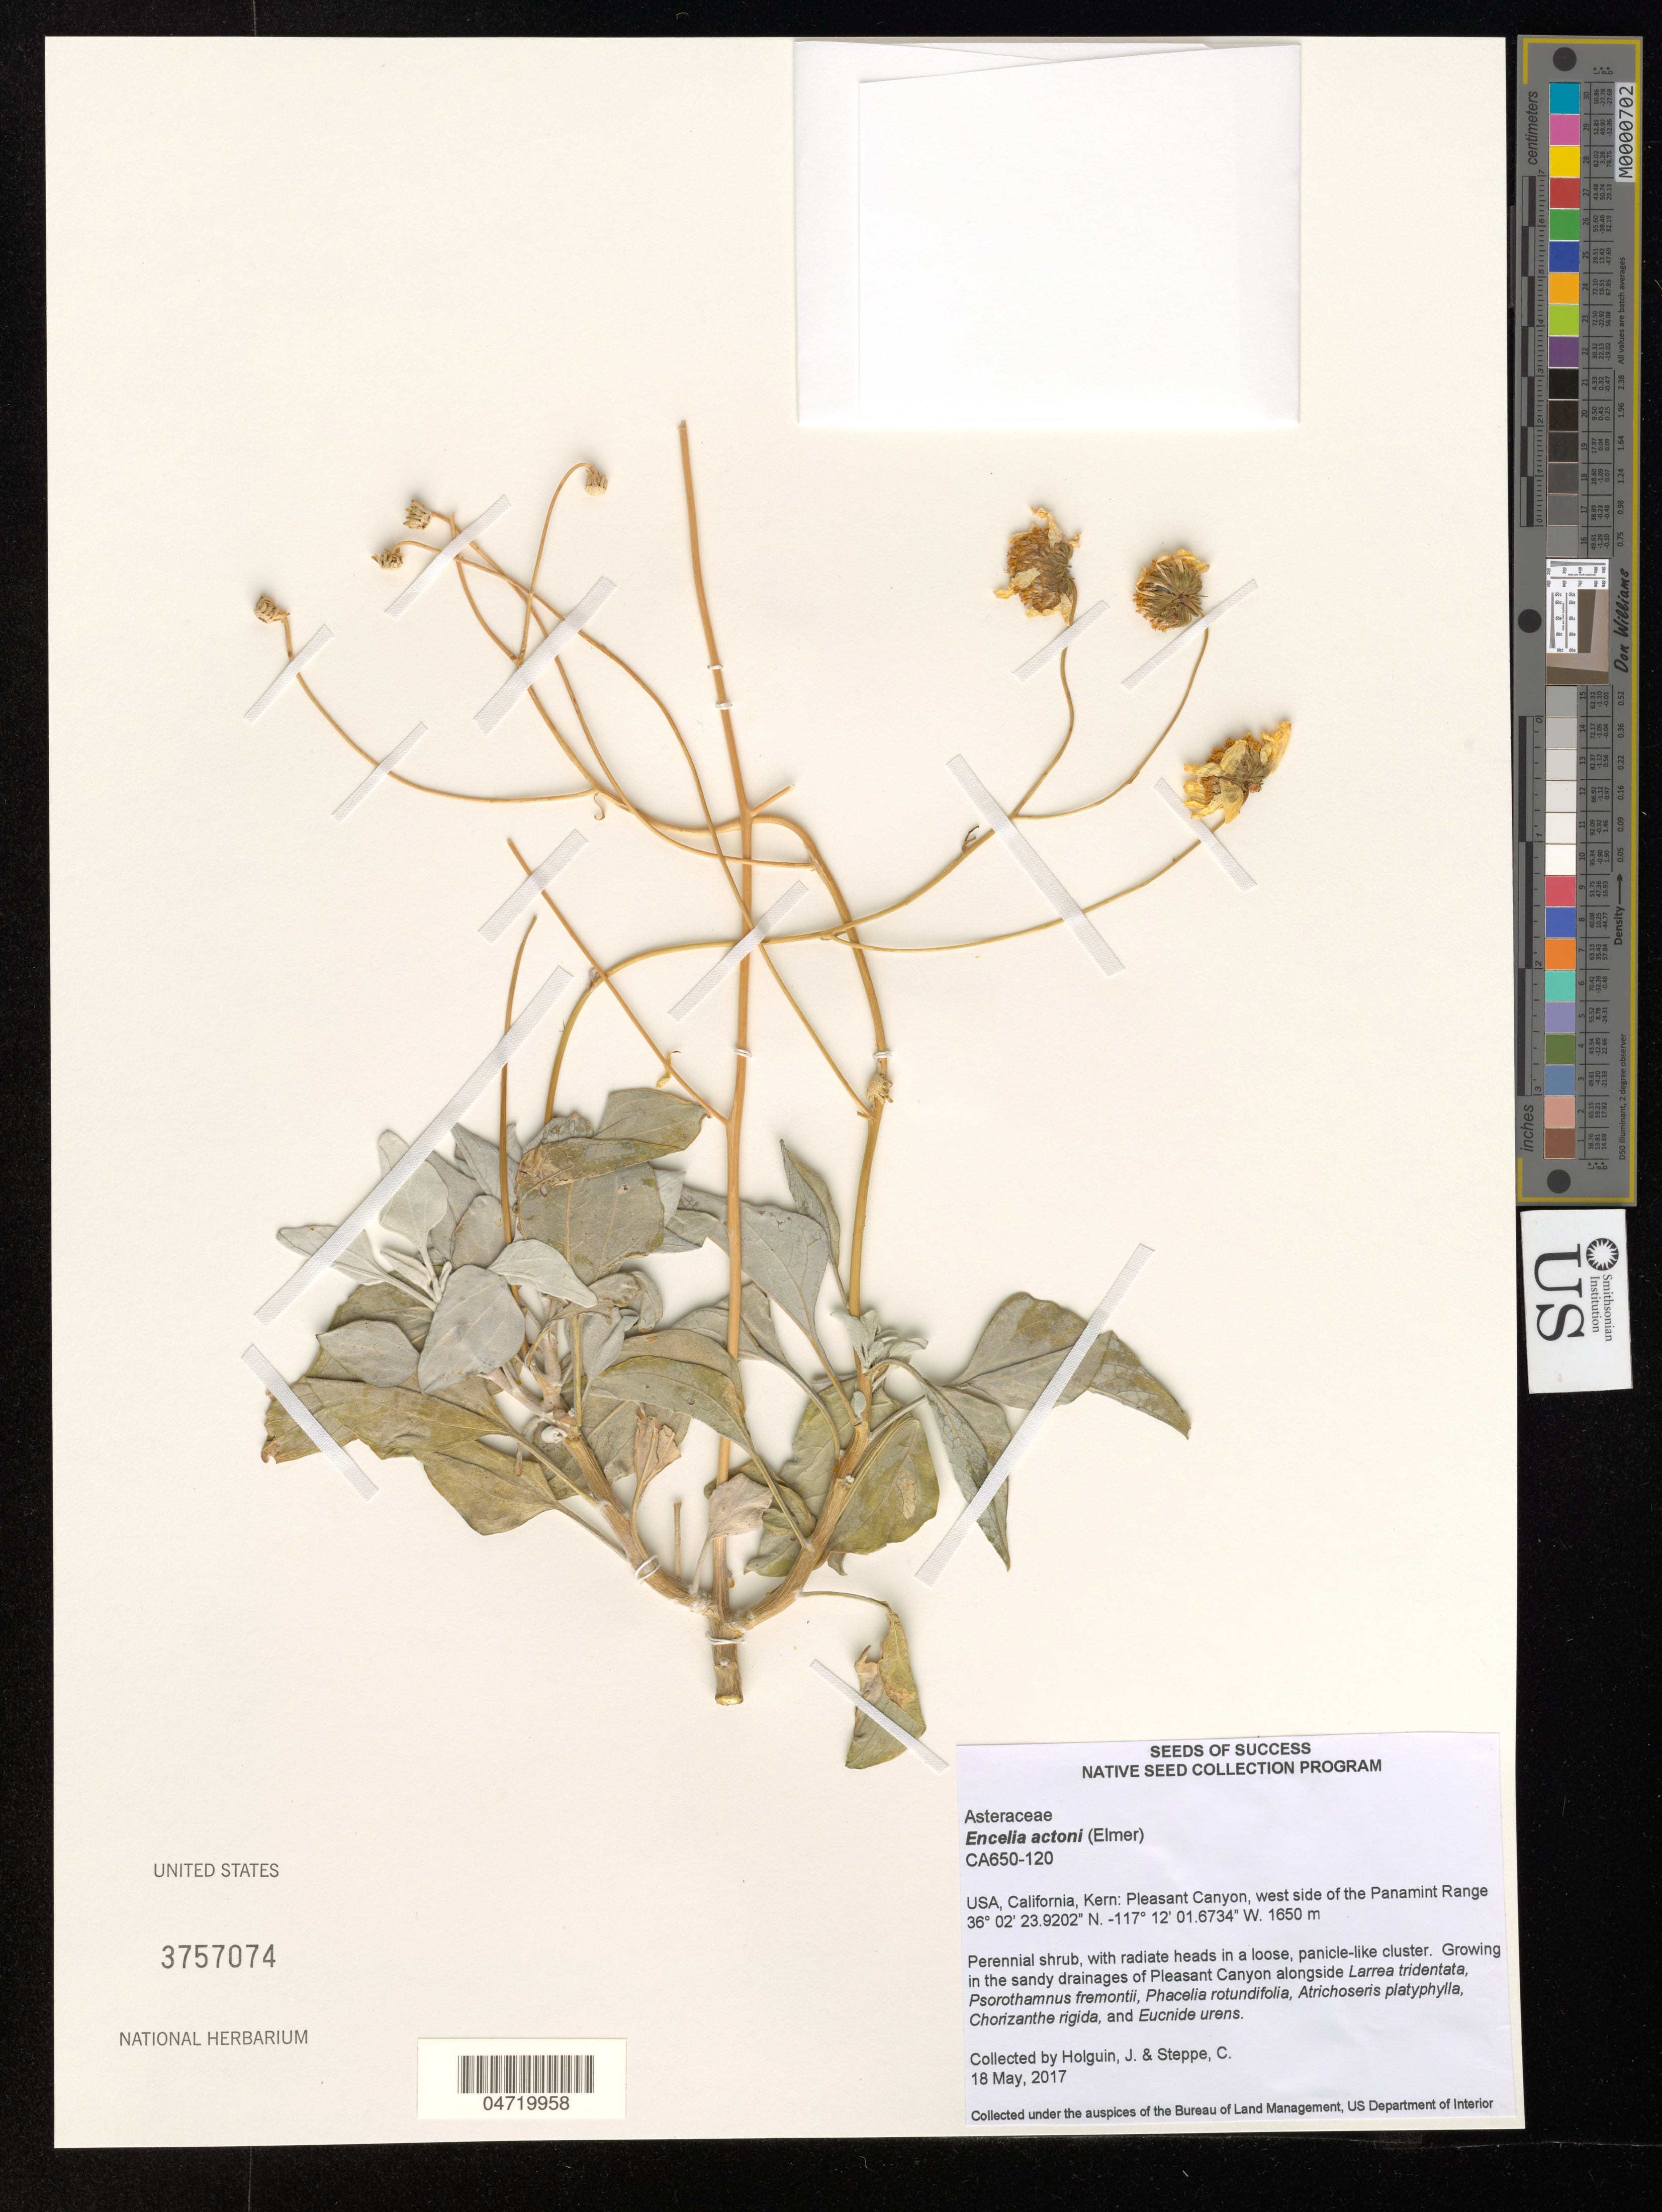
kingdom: Plantae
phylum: Tracheophyta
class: Magnoliopsida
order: Asterales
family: Asteraceae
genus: Encelia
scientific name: Encelia actoni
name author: Elmer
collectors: J. Holguin & C. Steppe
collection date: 2017-05-18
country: United States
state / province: California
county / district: Kern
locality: Kern: Pleasant Canyon, west side of the Panamint Range.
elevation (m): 1650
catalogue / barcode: US 3757074